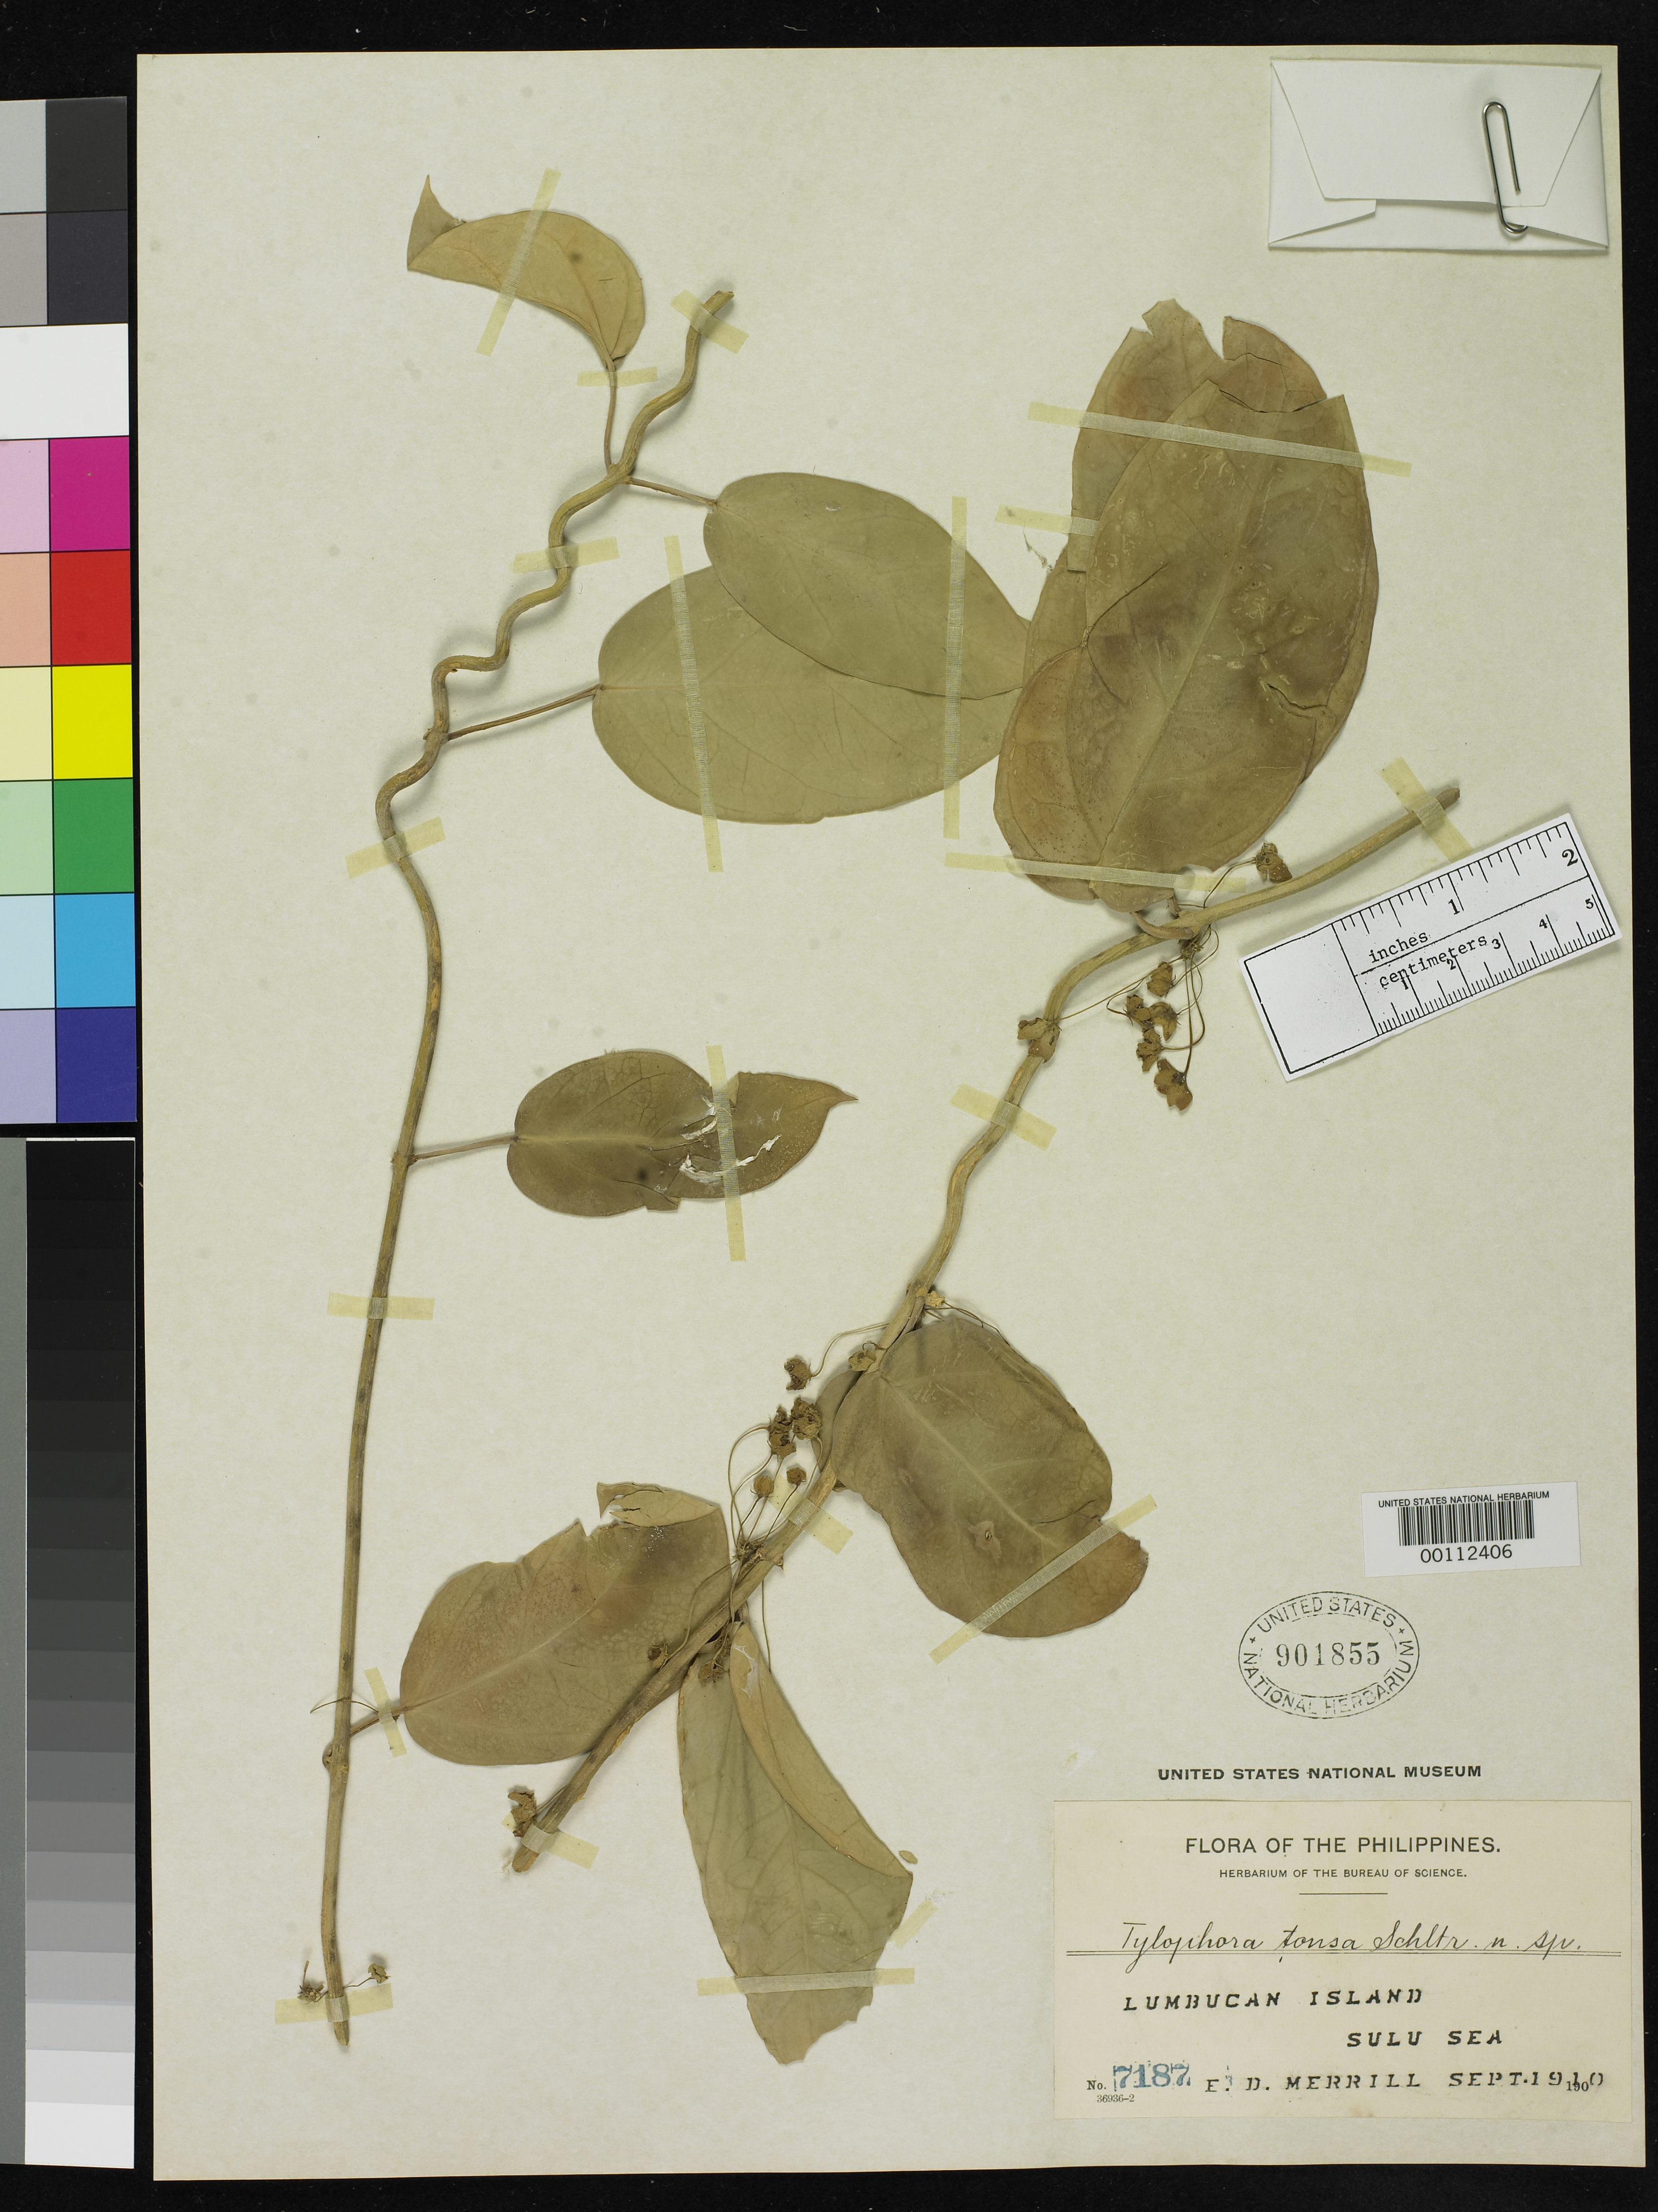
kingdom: Plantae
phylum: Tracheophyta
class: Magnoliopsida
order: Gentianales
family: Apocynaceae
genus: Tylophora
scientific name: Tylophora tonsa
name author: Schltr.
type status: Isotype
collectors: E. D. Merrill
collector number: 7187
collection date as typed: Sep 1919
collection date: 1919-09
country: Philippines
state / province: Muslim Mindanao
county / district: Sulu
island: Lumbucan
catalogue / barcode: US 901855